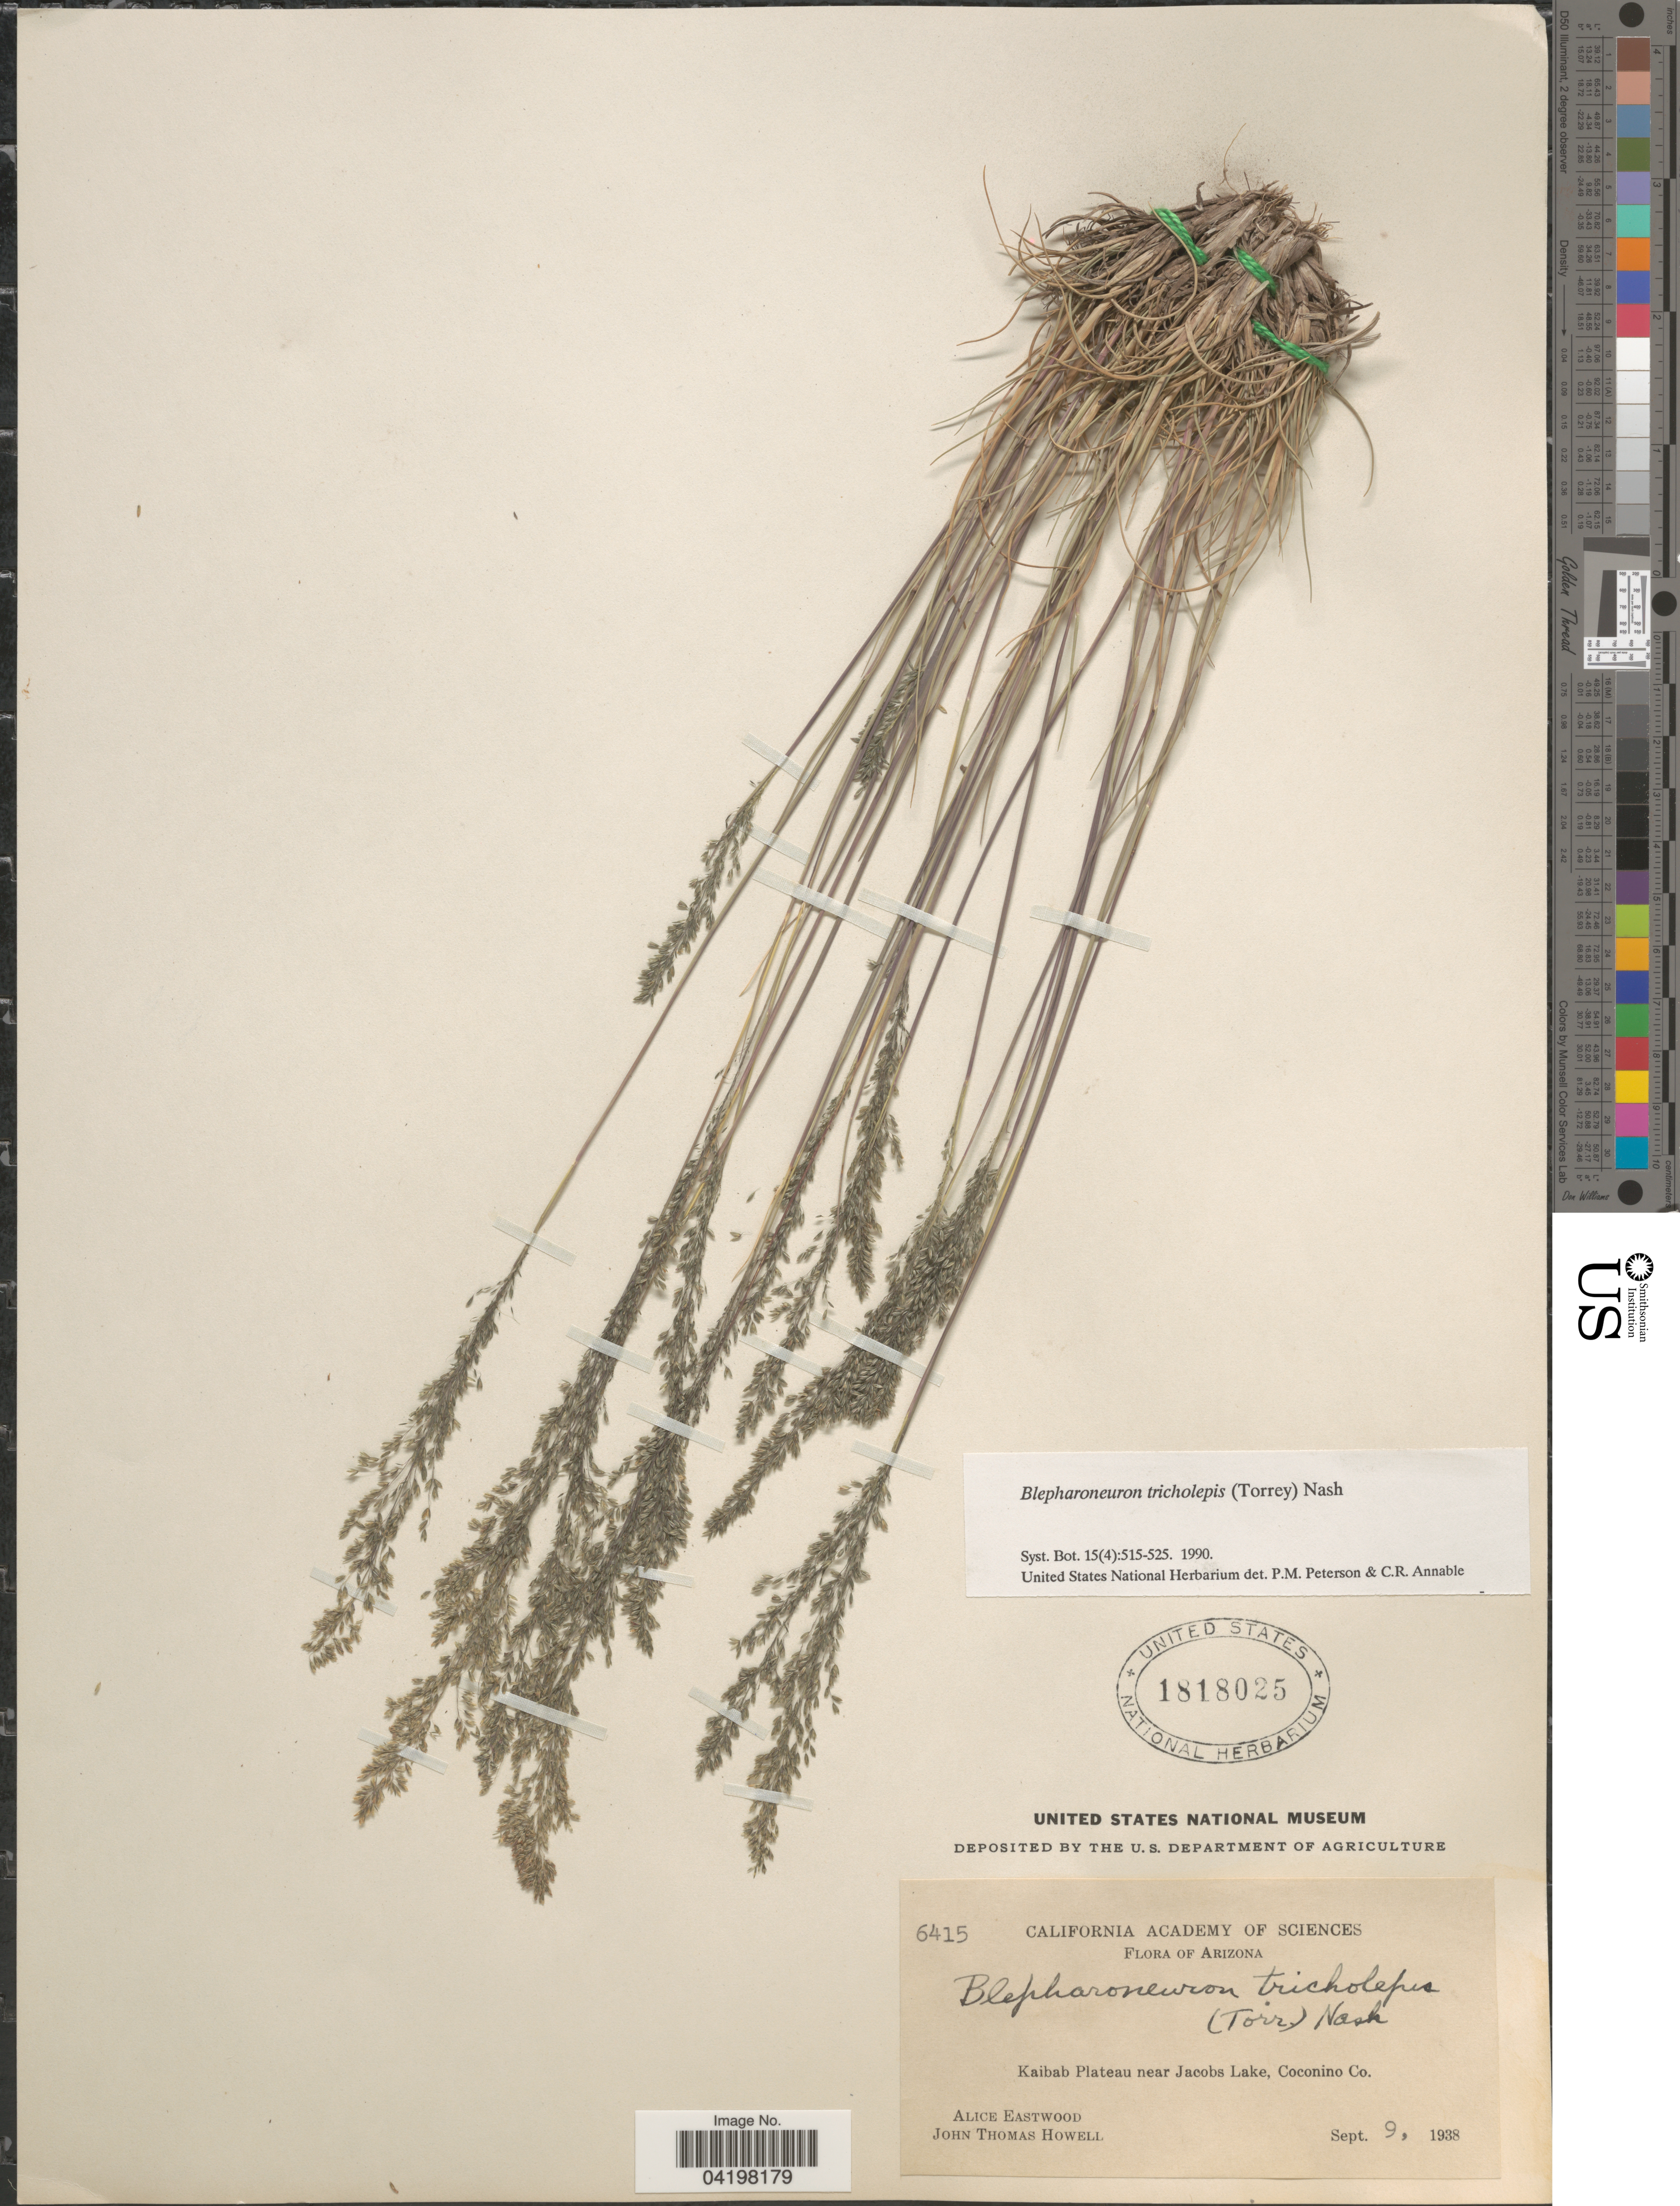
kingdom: Plantae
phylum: Tracheophyta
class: Liliopsida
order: Poales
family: Poaceae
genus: Muhlenbergia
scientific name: Muhlenbergia tricholepis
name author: (Torr.) Columbus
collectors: A. Eastwood & J. T. Howell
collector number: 6415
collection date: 1938-09-09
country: United States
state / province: Arizona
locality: Kaibab Plateau near Jacobs Lake, Coconino Co.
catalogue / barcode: US 1818025